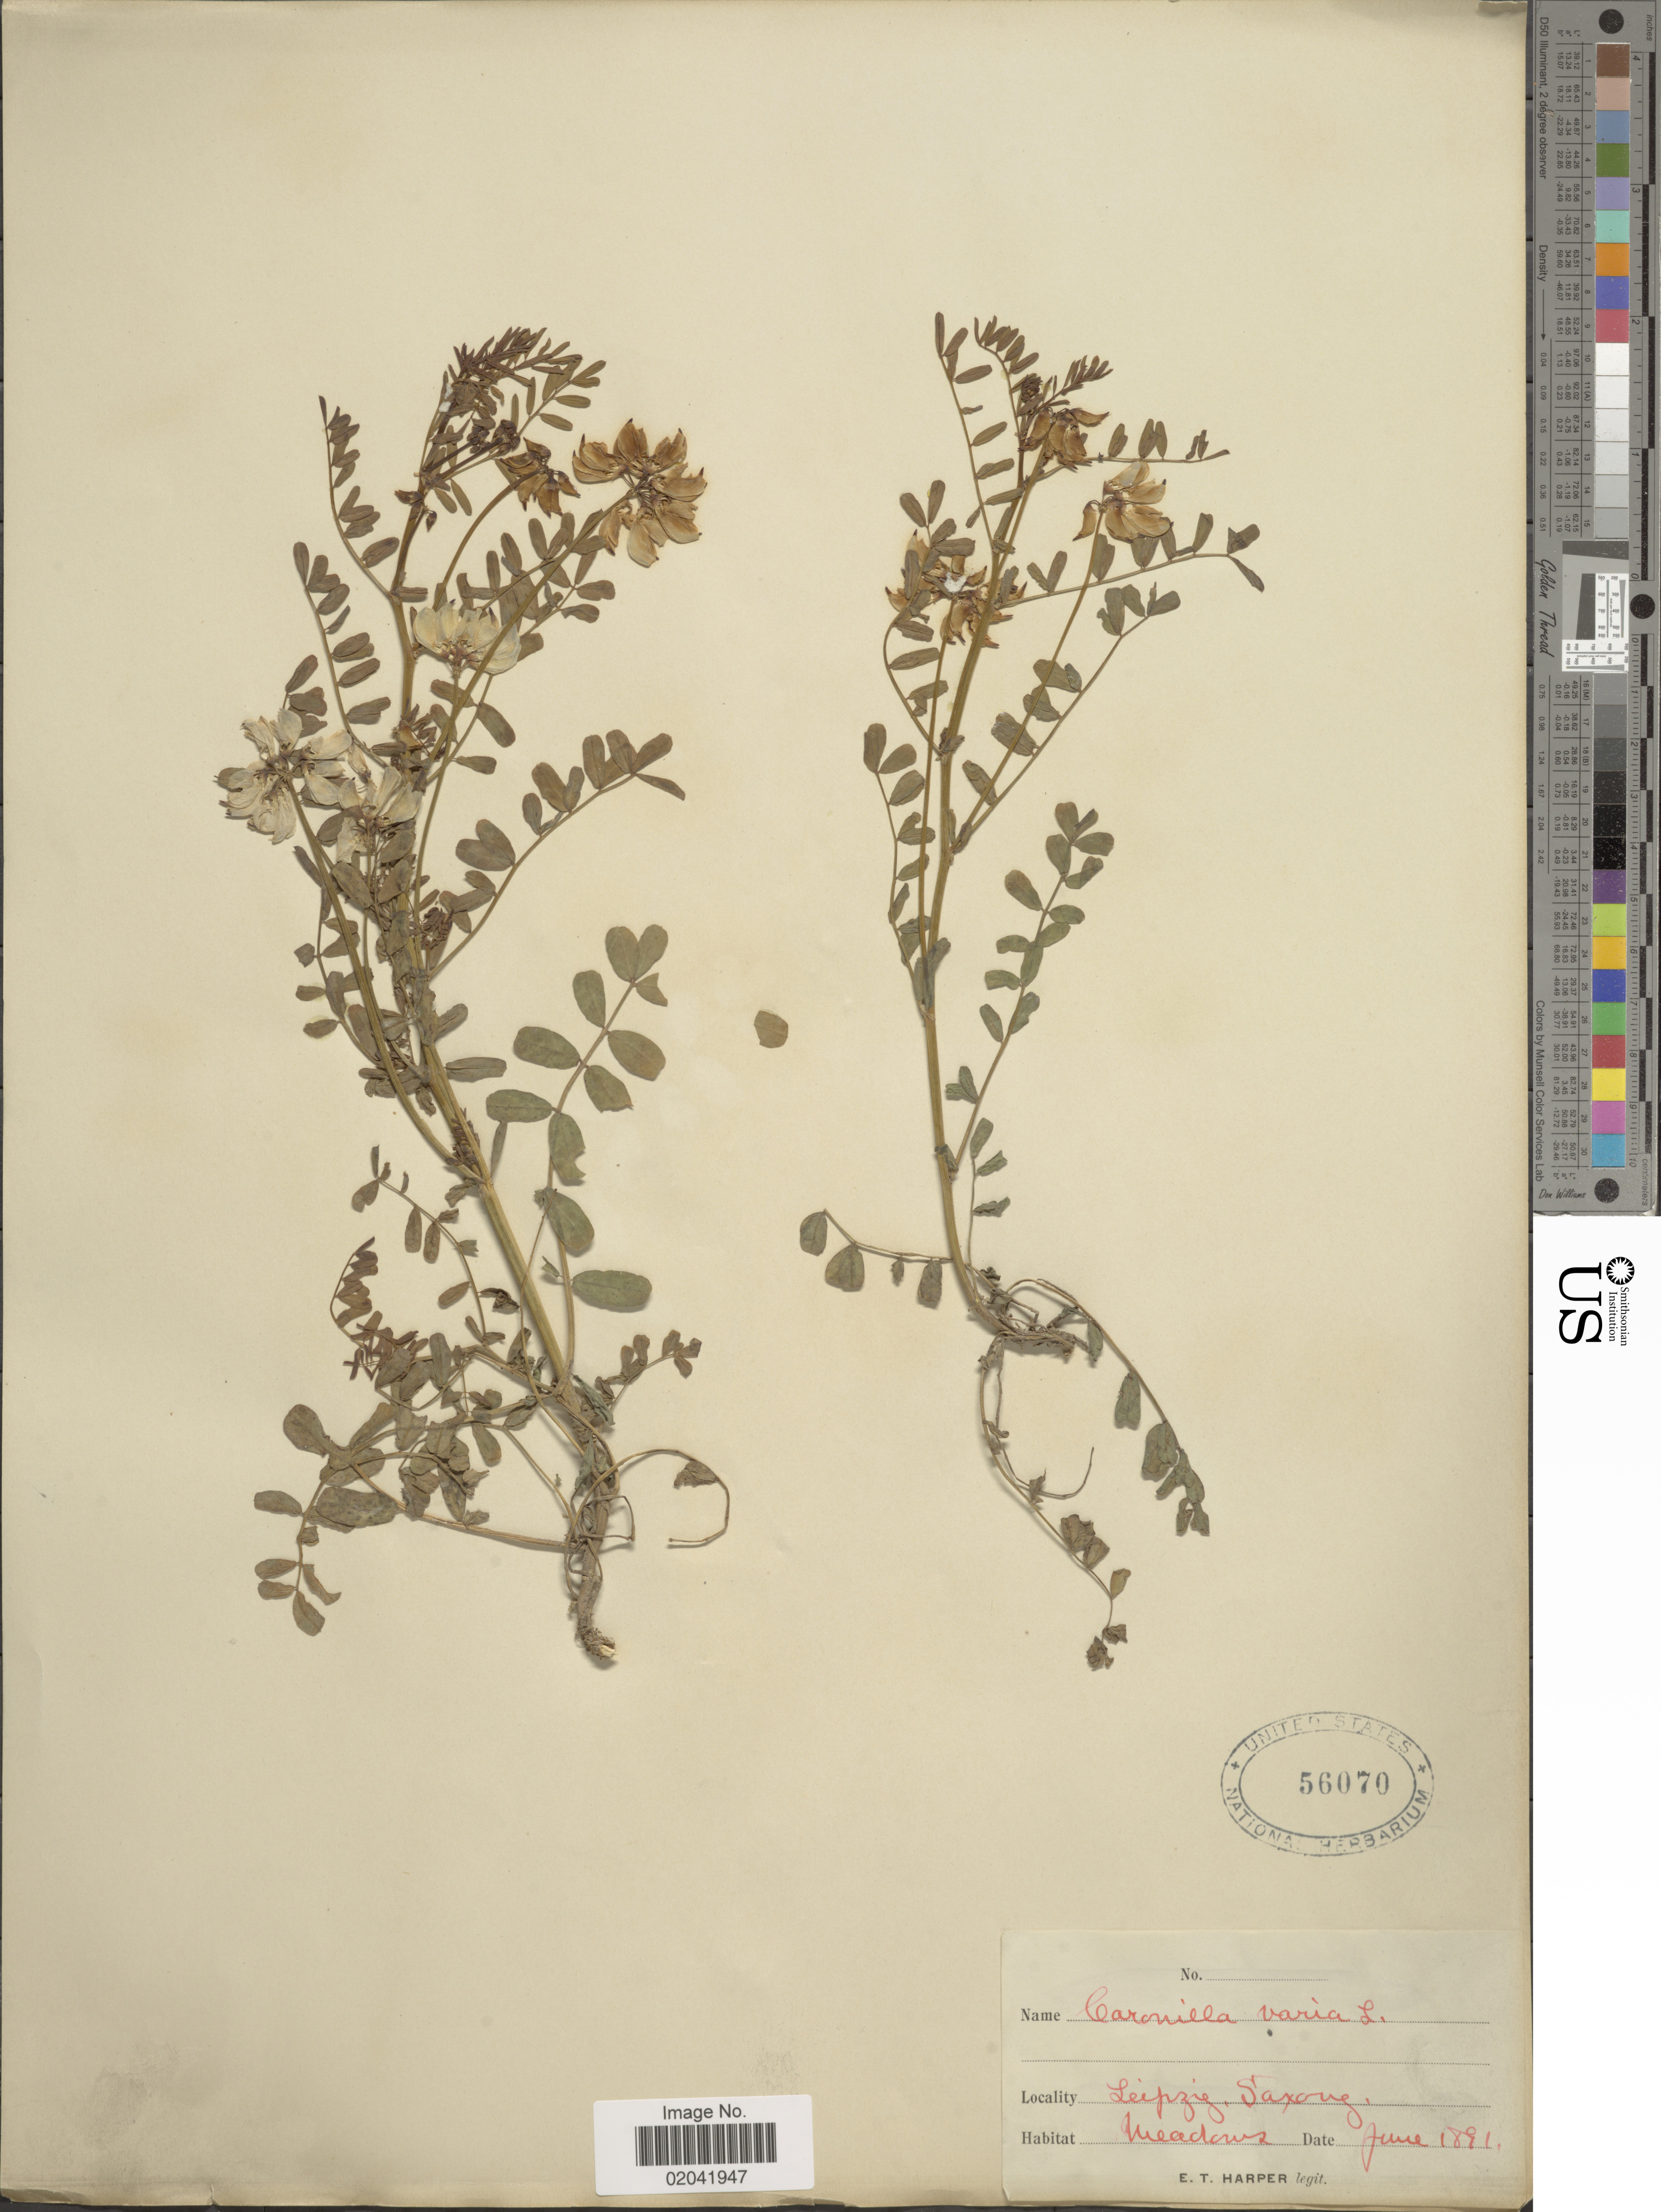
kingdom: Plantae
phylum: Tracheophyta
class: Magnoliopsida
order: Fabales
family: Fabaceae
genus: Coronilla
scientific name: Coronilla varia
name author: L.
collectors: E. T. Harper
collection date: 1891-06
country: Germany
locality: Leipzig, Saxony, meadows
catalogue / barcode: US 56070